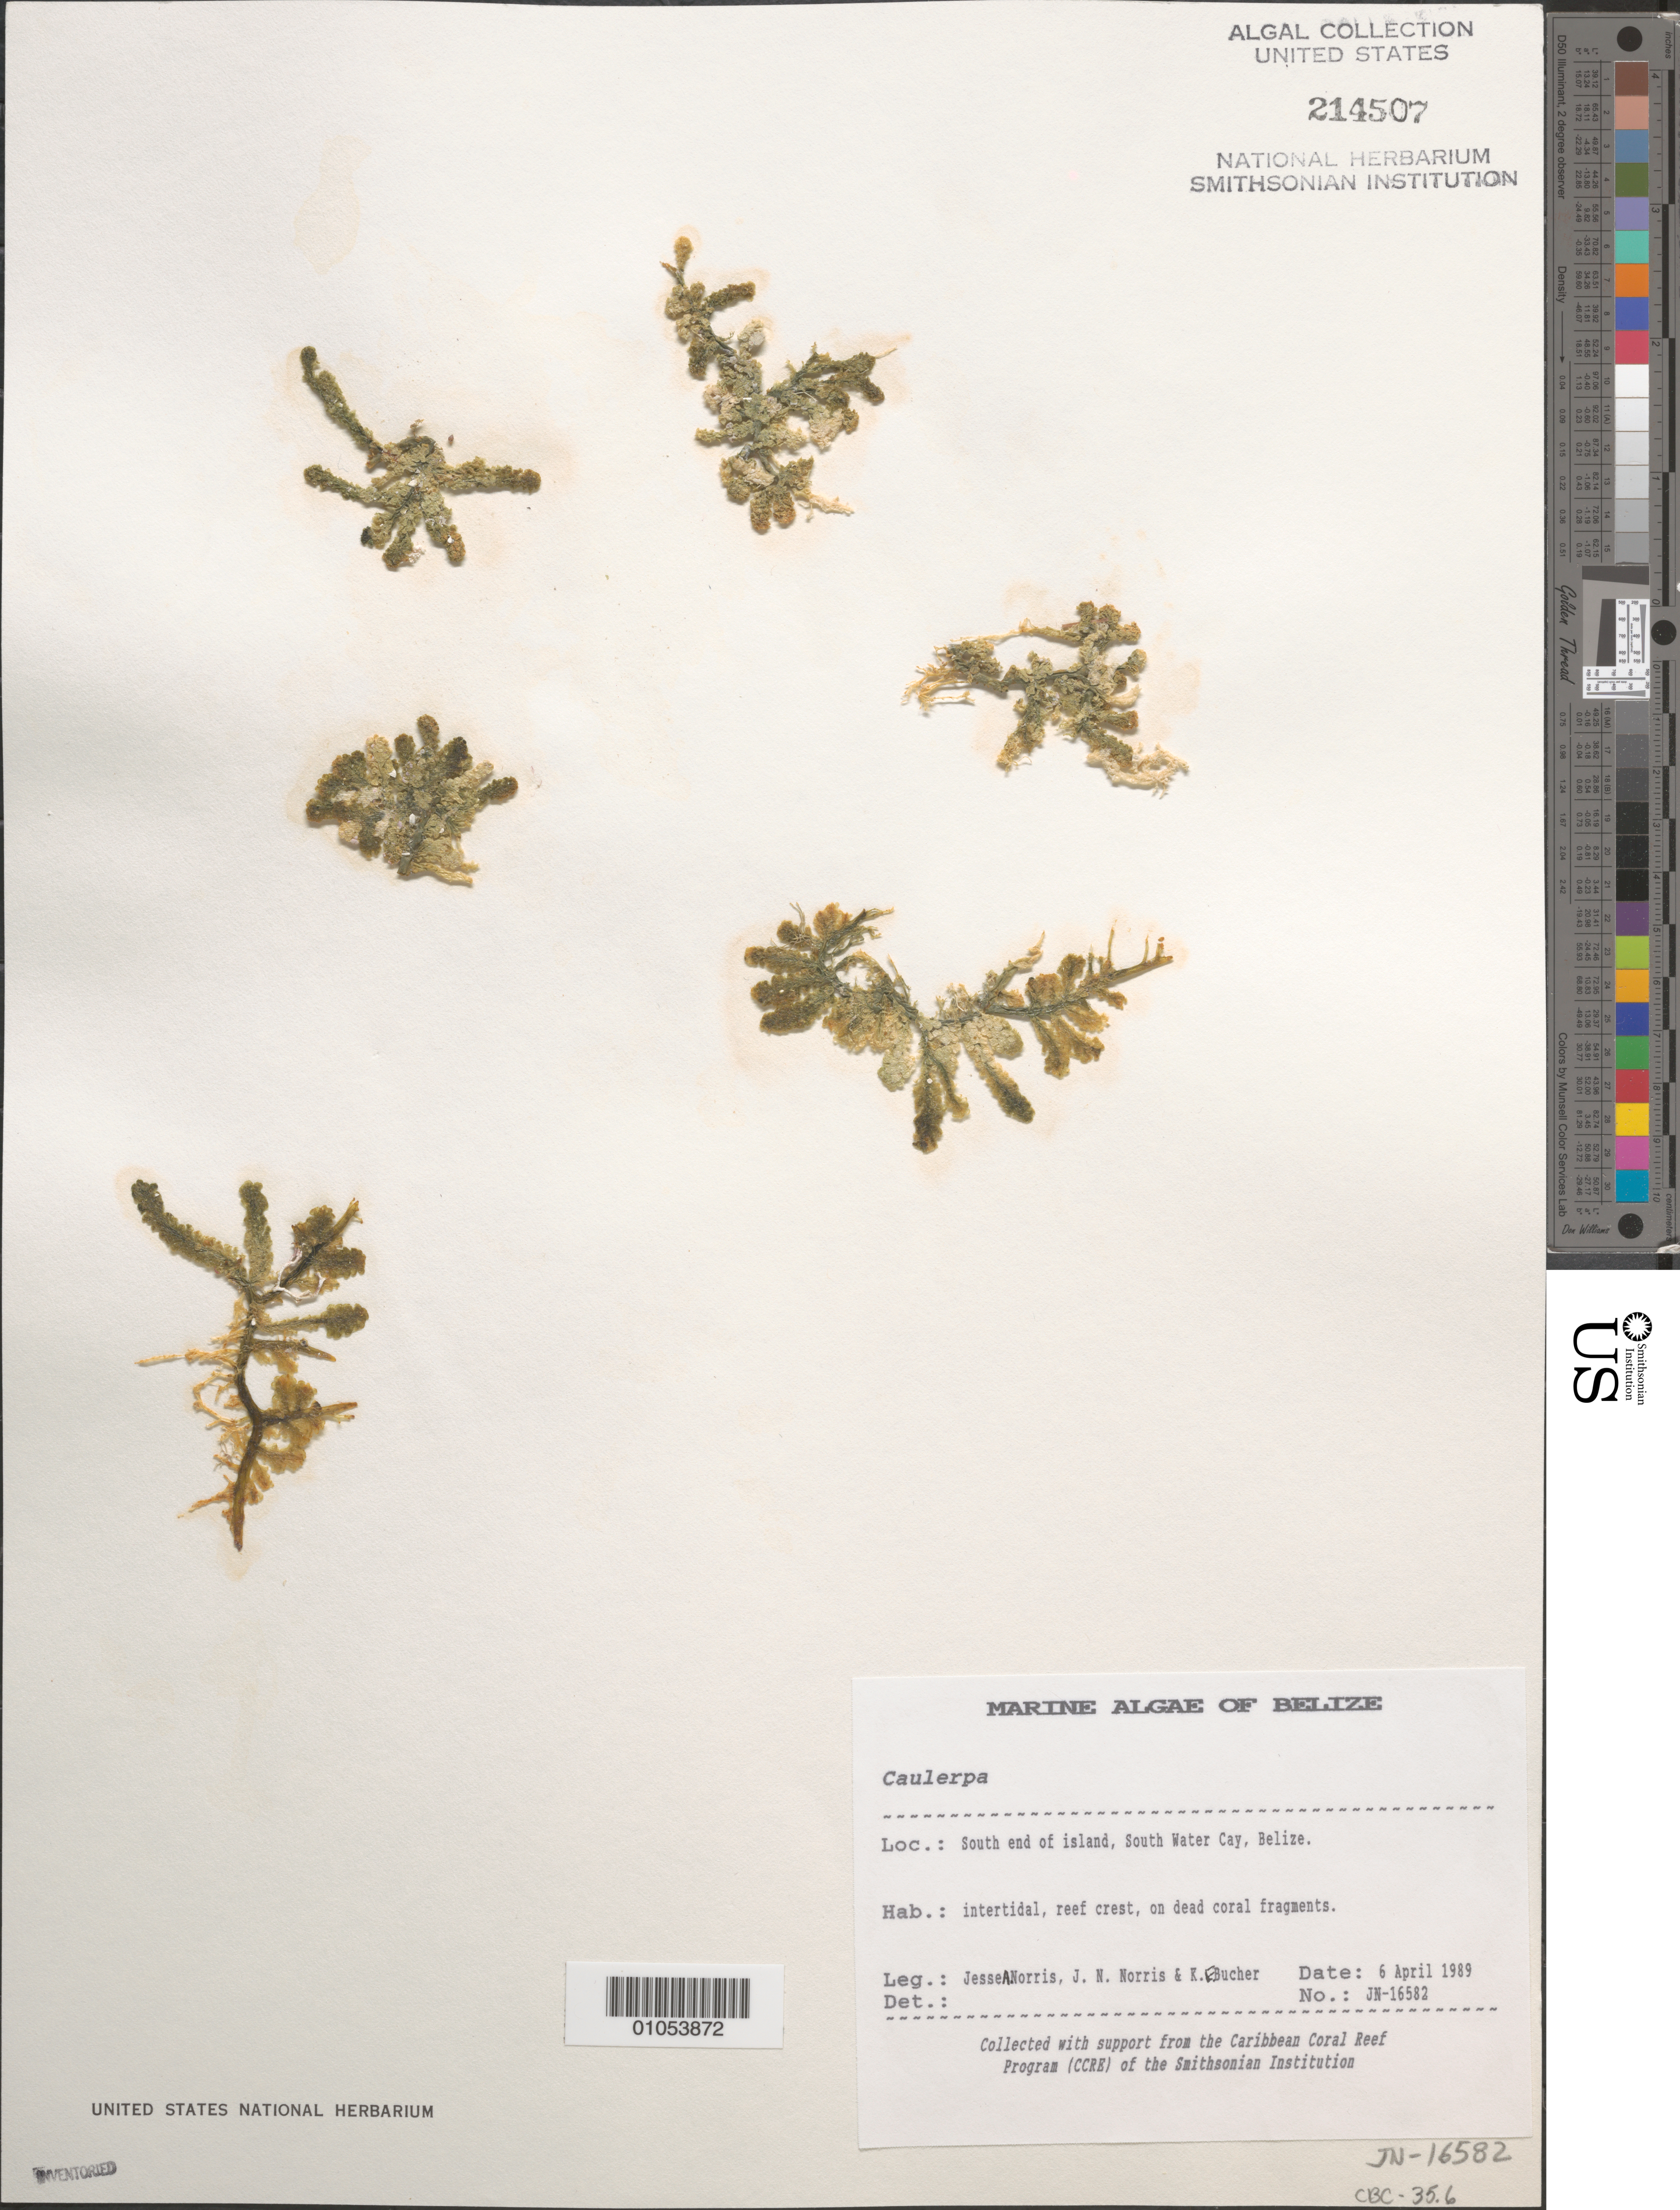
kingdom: Plantae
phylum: Chlorophyta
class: Ulvophyceae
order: Bryopsidales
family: Caulerpaceae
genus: Caulerpa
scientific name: Caulerpa racemosa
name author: (Forssk.) J. Agardh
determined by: Norris, James N.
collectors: J. N. Norris, K. E. Bucher & J. A. Norris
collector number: JN-16582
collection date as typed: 06 Apr 1989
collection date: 1989-04-06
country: Belize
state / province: Stann Creek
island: South Water Cay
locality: South end of island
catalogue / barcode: US 214507